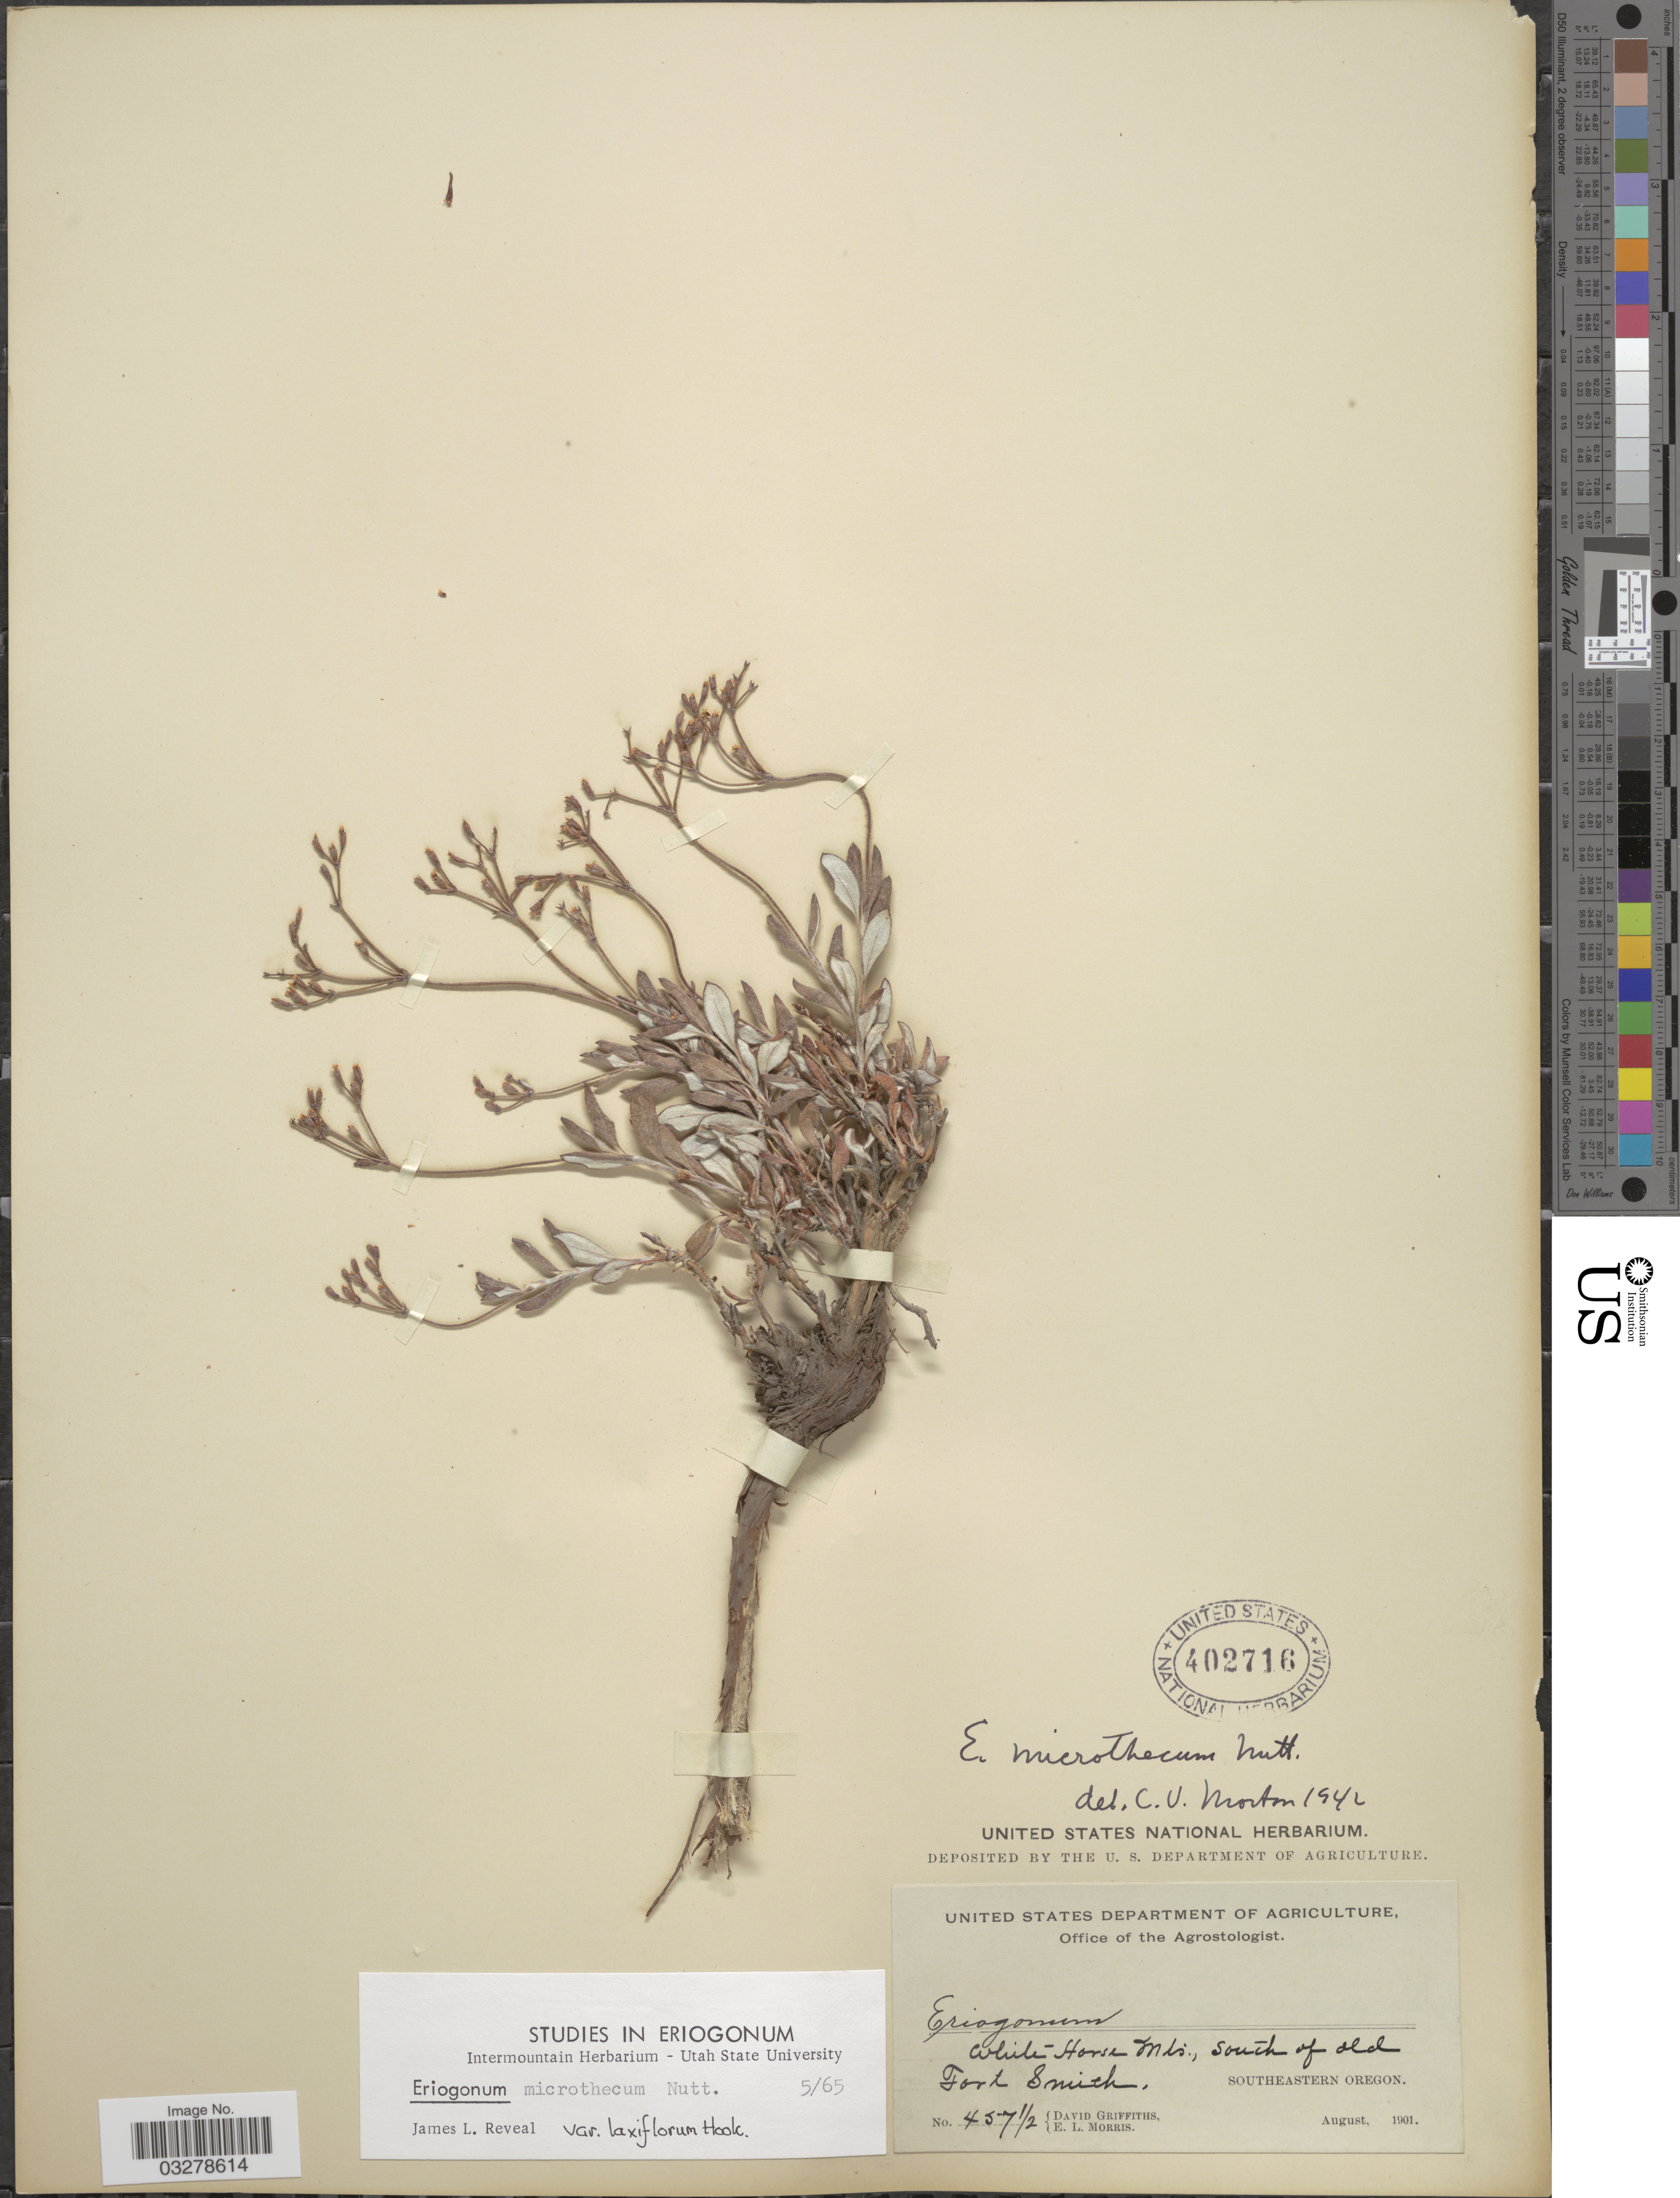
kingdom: Plantae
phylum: Tracheophyta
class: Magnoliopsida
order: Caryophyllales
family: Polygonaceae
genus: Eriogonum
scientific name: Eriogonum microtheca var. laxiflorum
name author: Hook.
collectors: D. Griffiths & E. Morris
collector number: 457½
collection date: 1901-08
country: United States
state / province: Oregon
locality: White Horse Mts., South of old Fort Smith, Southeastern Oregon.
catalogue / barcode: US 402716